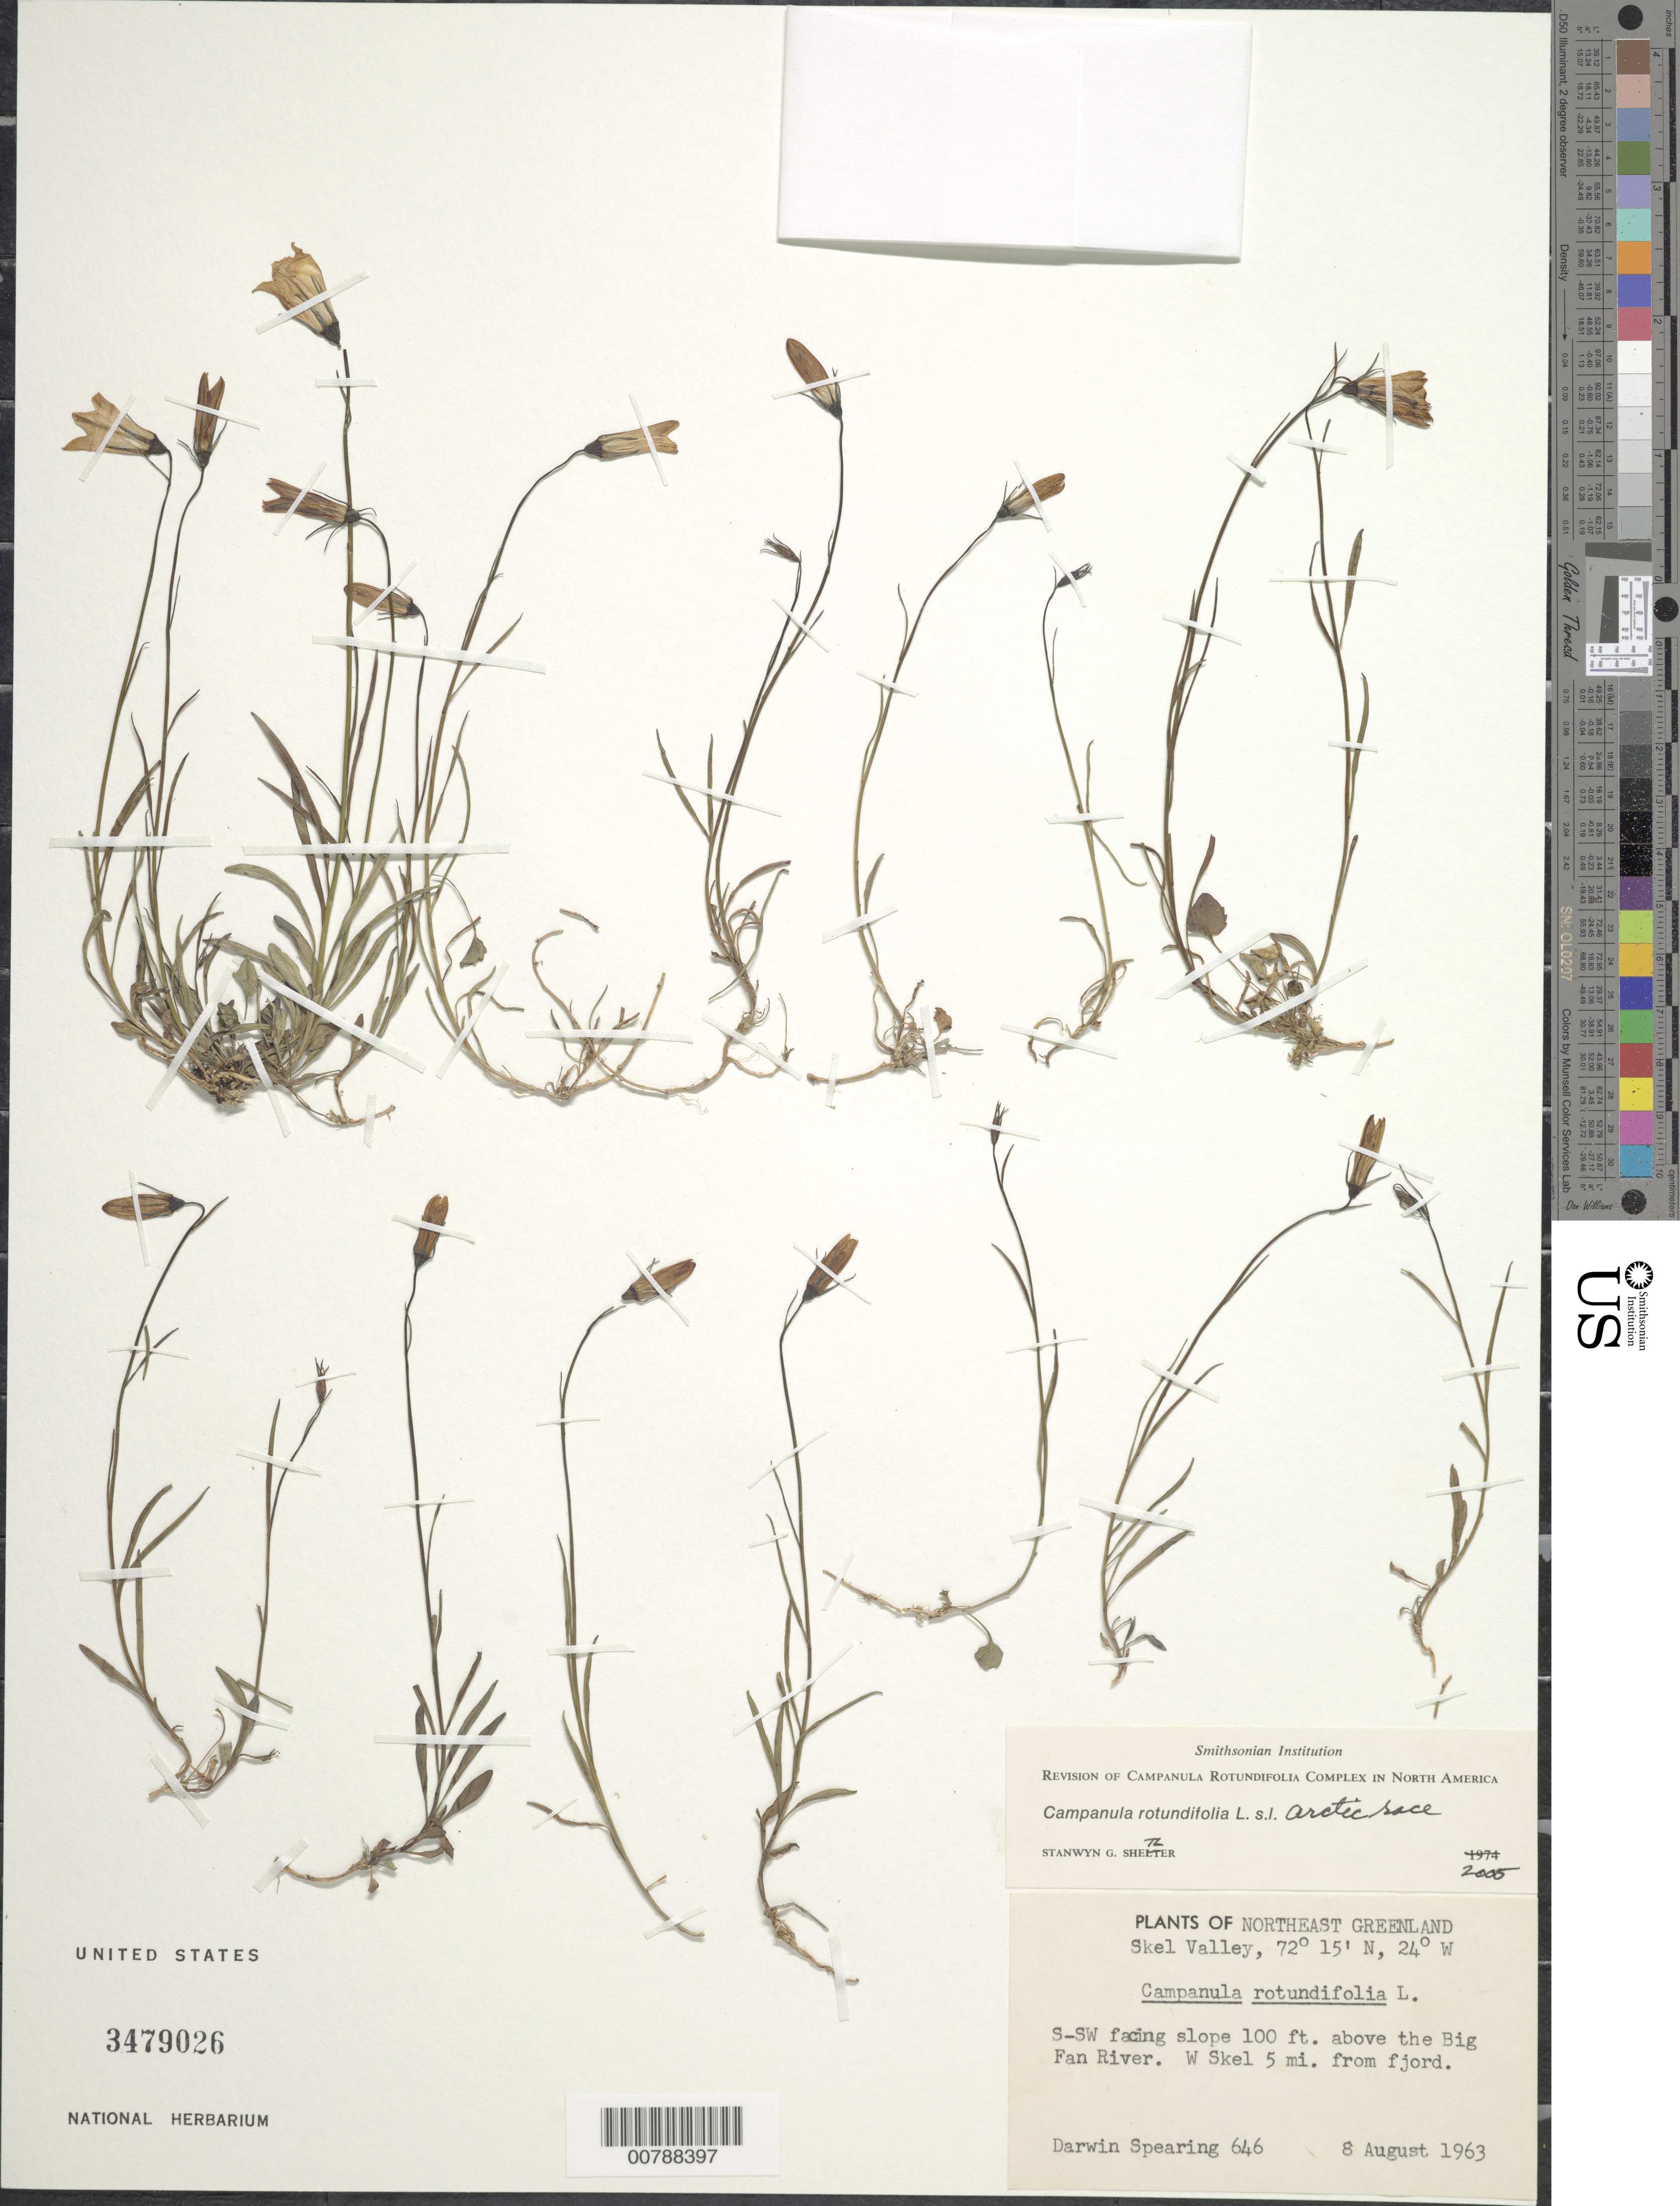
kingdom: Plantae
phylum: Tracheophyta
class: Magnoliopsida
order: Asterales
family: Campanulaceae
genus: Campanula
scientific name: Campanula rotundifolia L. Arctic race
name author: L.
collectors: D. Spearing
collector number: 646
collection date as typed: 8 August 1963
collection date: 1963-08-08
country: Greenland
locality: Above the Big Fan River, W Skel 5 mi. from fjord.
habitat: S-SW facing slope 100 ft.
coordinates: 72 15' N, 24 W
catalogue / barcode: US 3479026